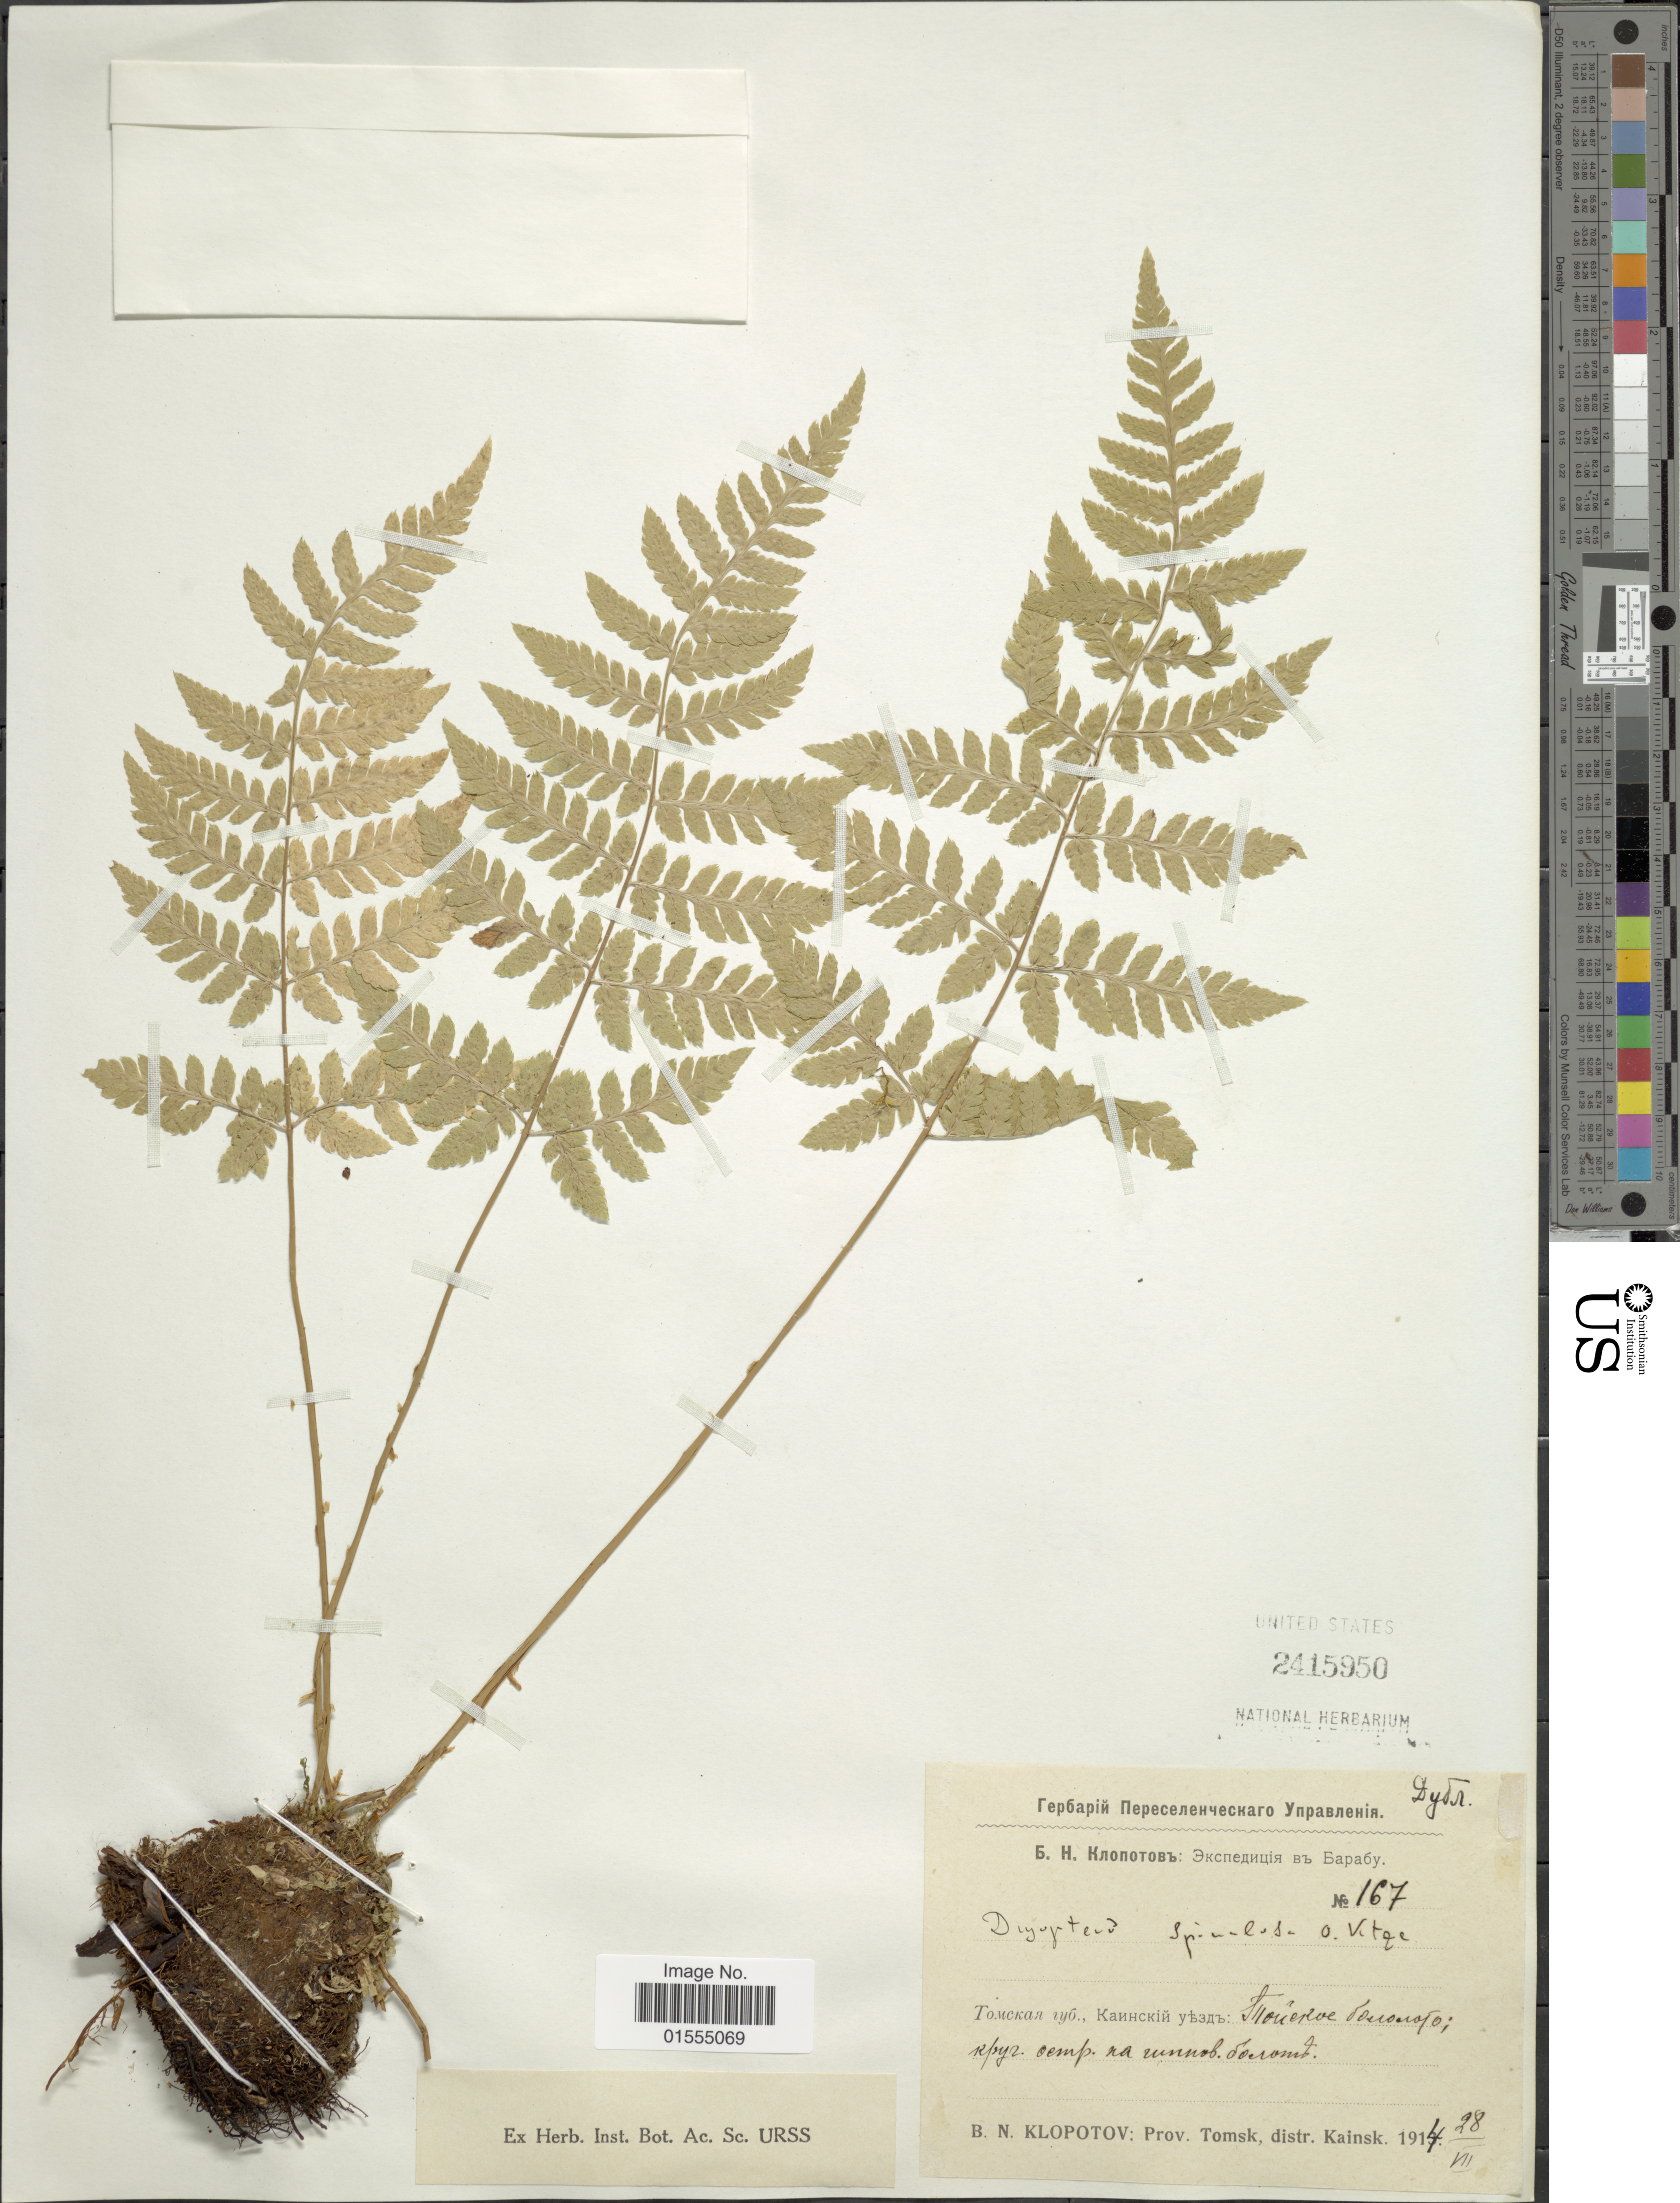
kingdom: Plantae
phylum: Tracheophyta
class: Polypodiopsida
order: Polypodiales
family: Dryopteridaceae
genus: Dryopteris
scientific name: Dryopteris spinulosa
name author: (O.F. Muell.) Watt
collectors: B. Klopotov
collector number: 167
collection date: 1914-07-28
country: Russian Federation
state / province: Novosibirsk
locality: swampToyskoye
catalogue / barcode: US 2415950